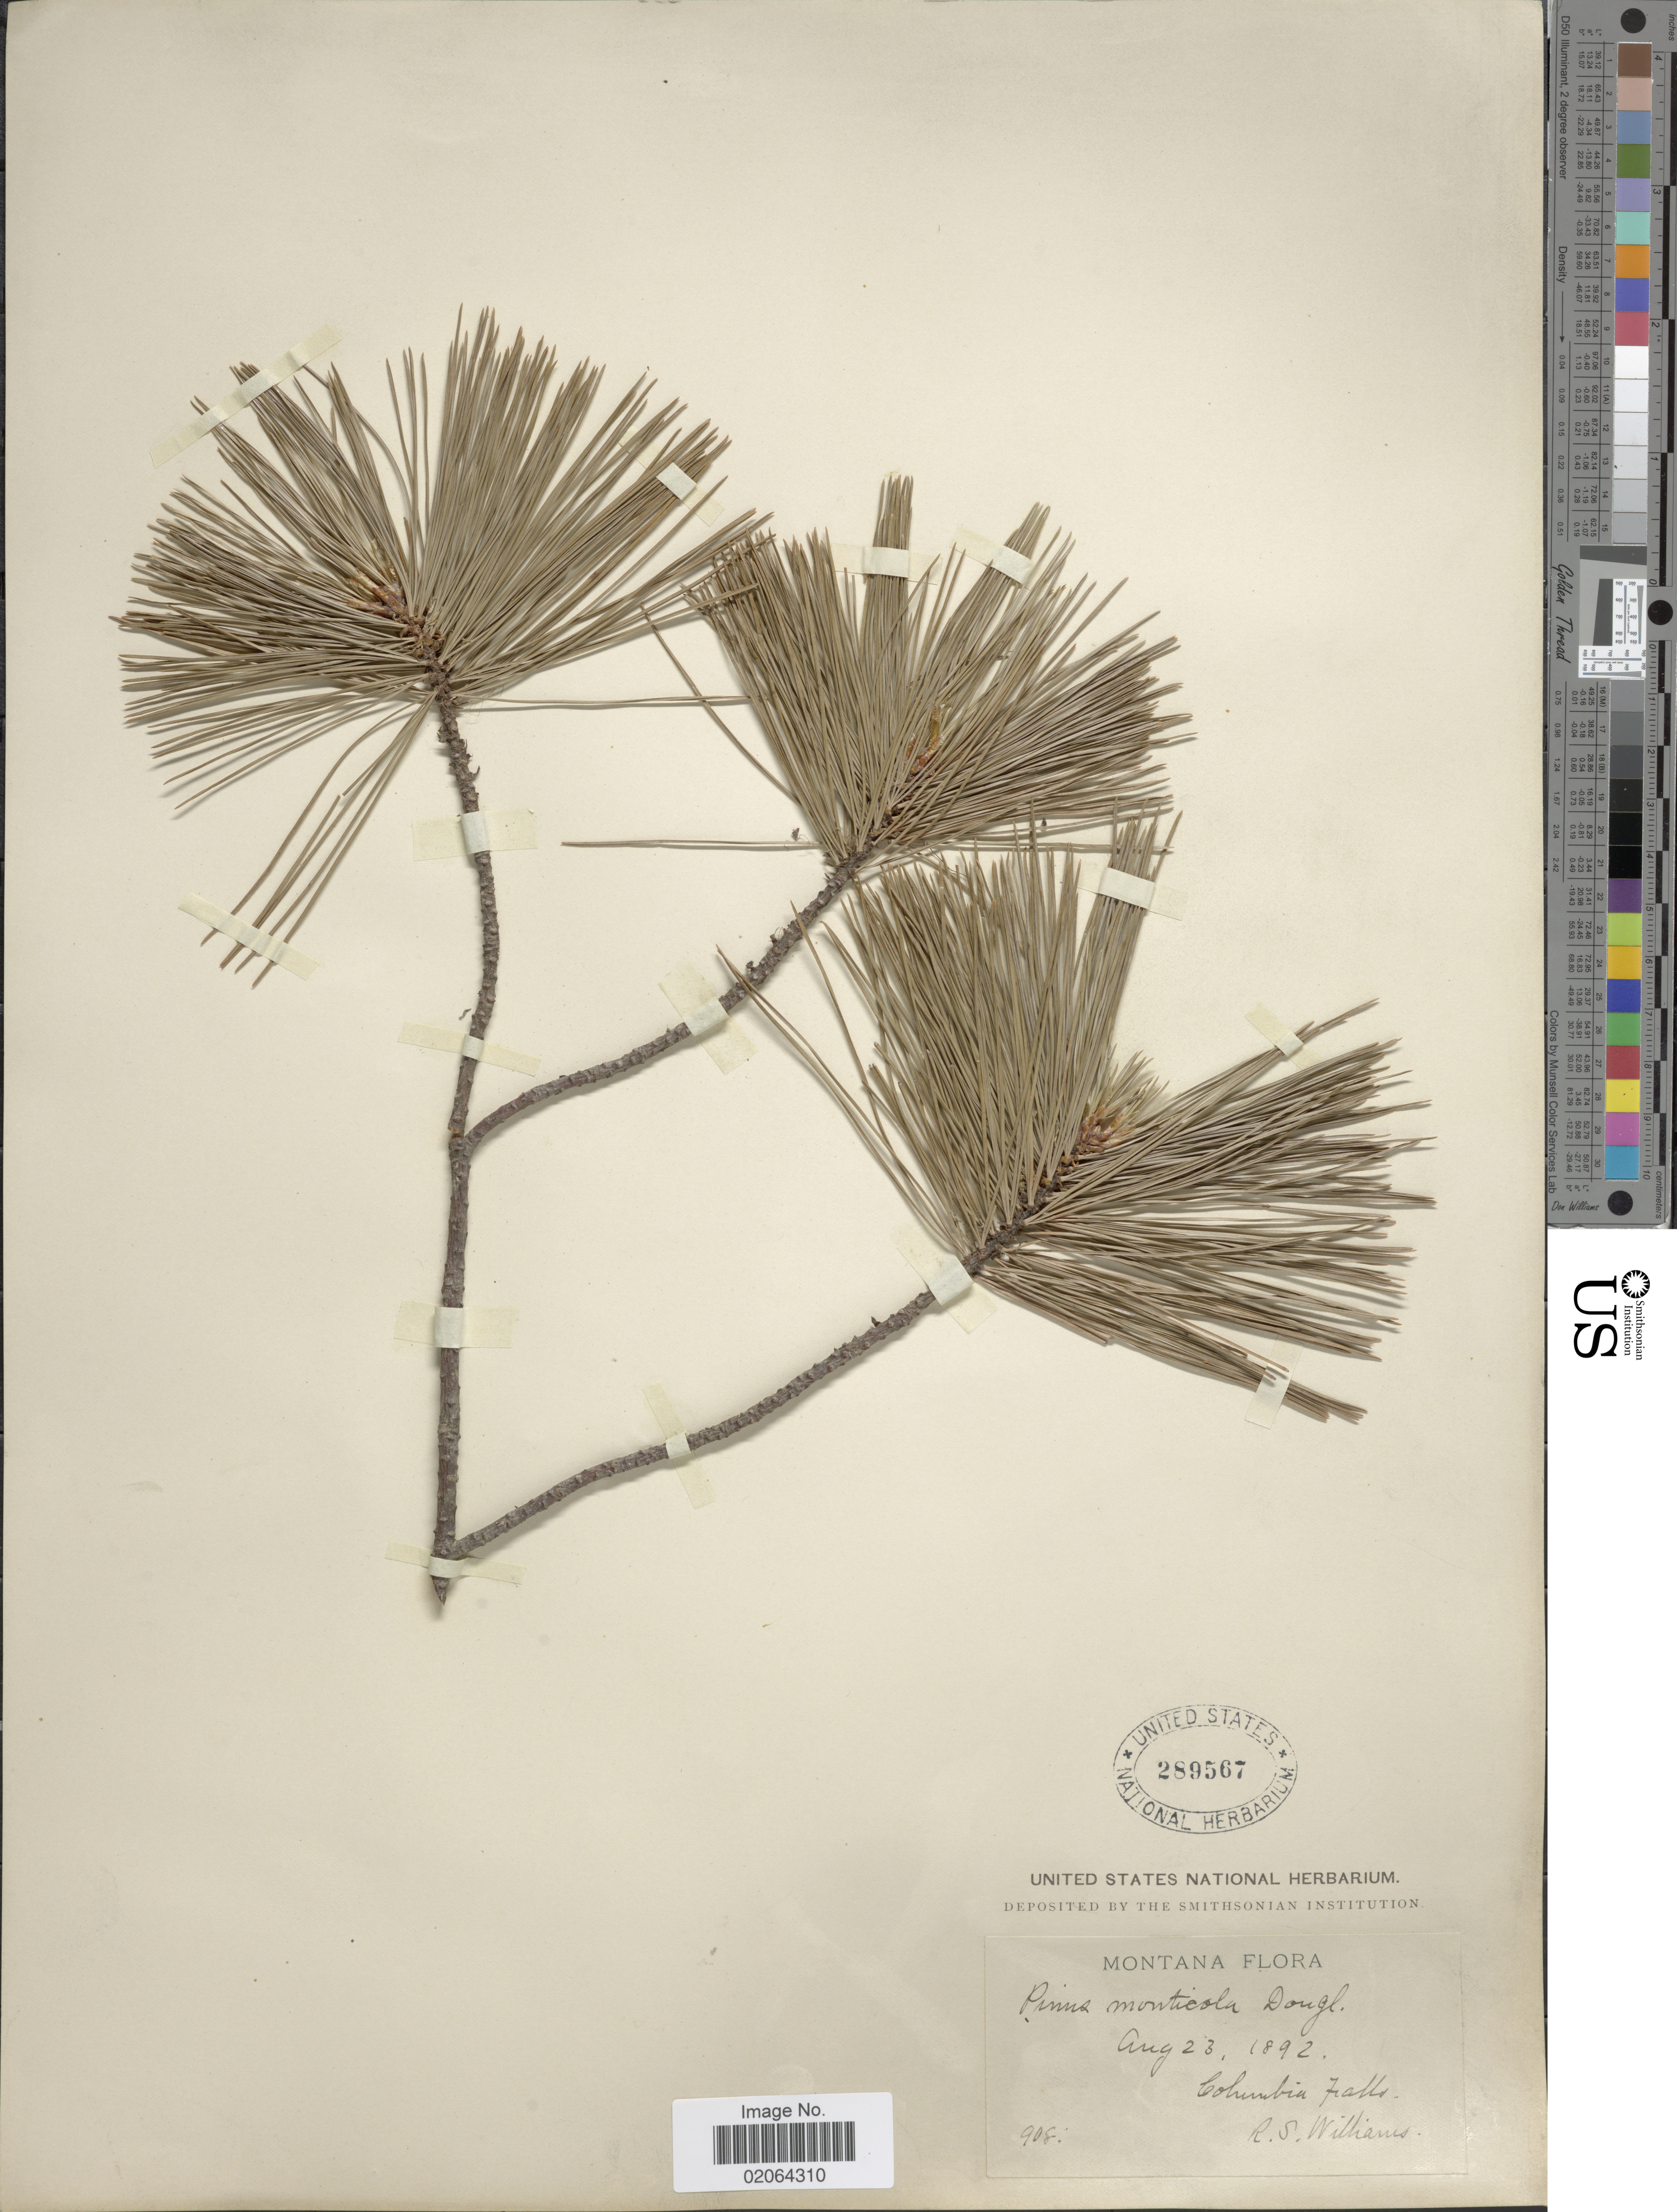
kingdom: Plantae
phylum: Tracheophyta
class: Pinopsida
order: Pinales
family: Pinaceae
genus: Pinus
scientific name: Pinus monticola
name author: Douglas ex D. Don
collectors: R. S. Williams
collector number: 908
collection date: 1892-08-23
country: United States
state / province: Montana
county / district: Flathead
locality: Columbia Falls.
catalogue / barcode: US 289567